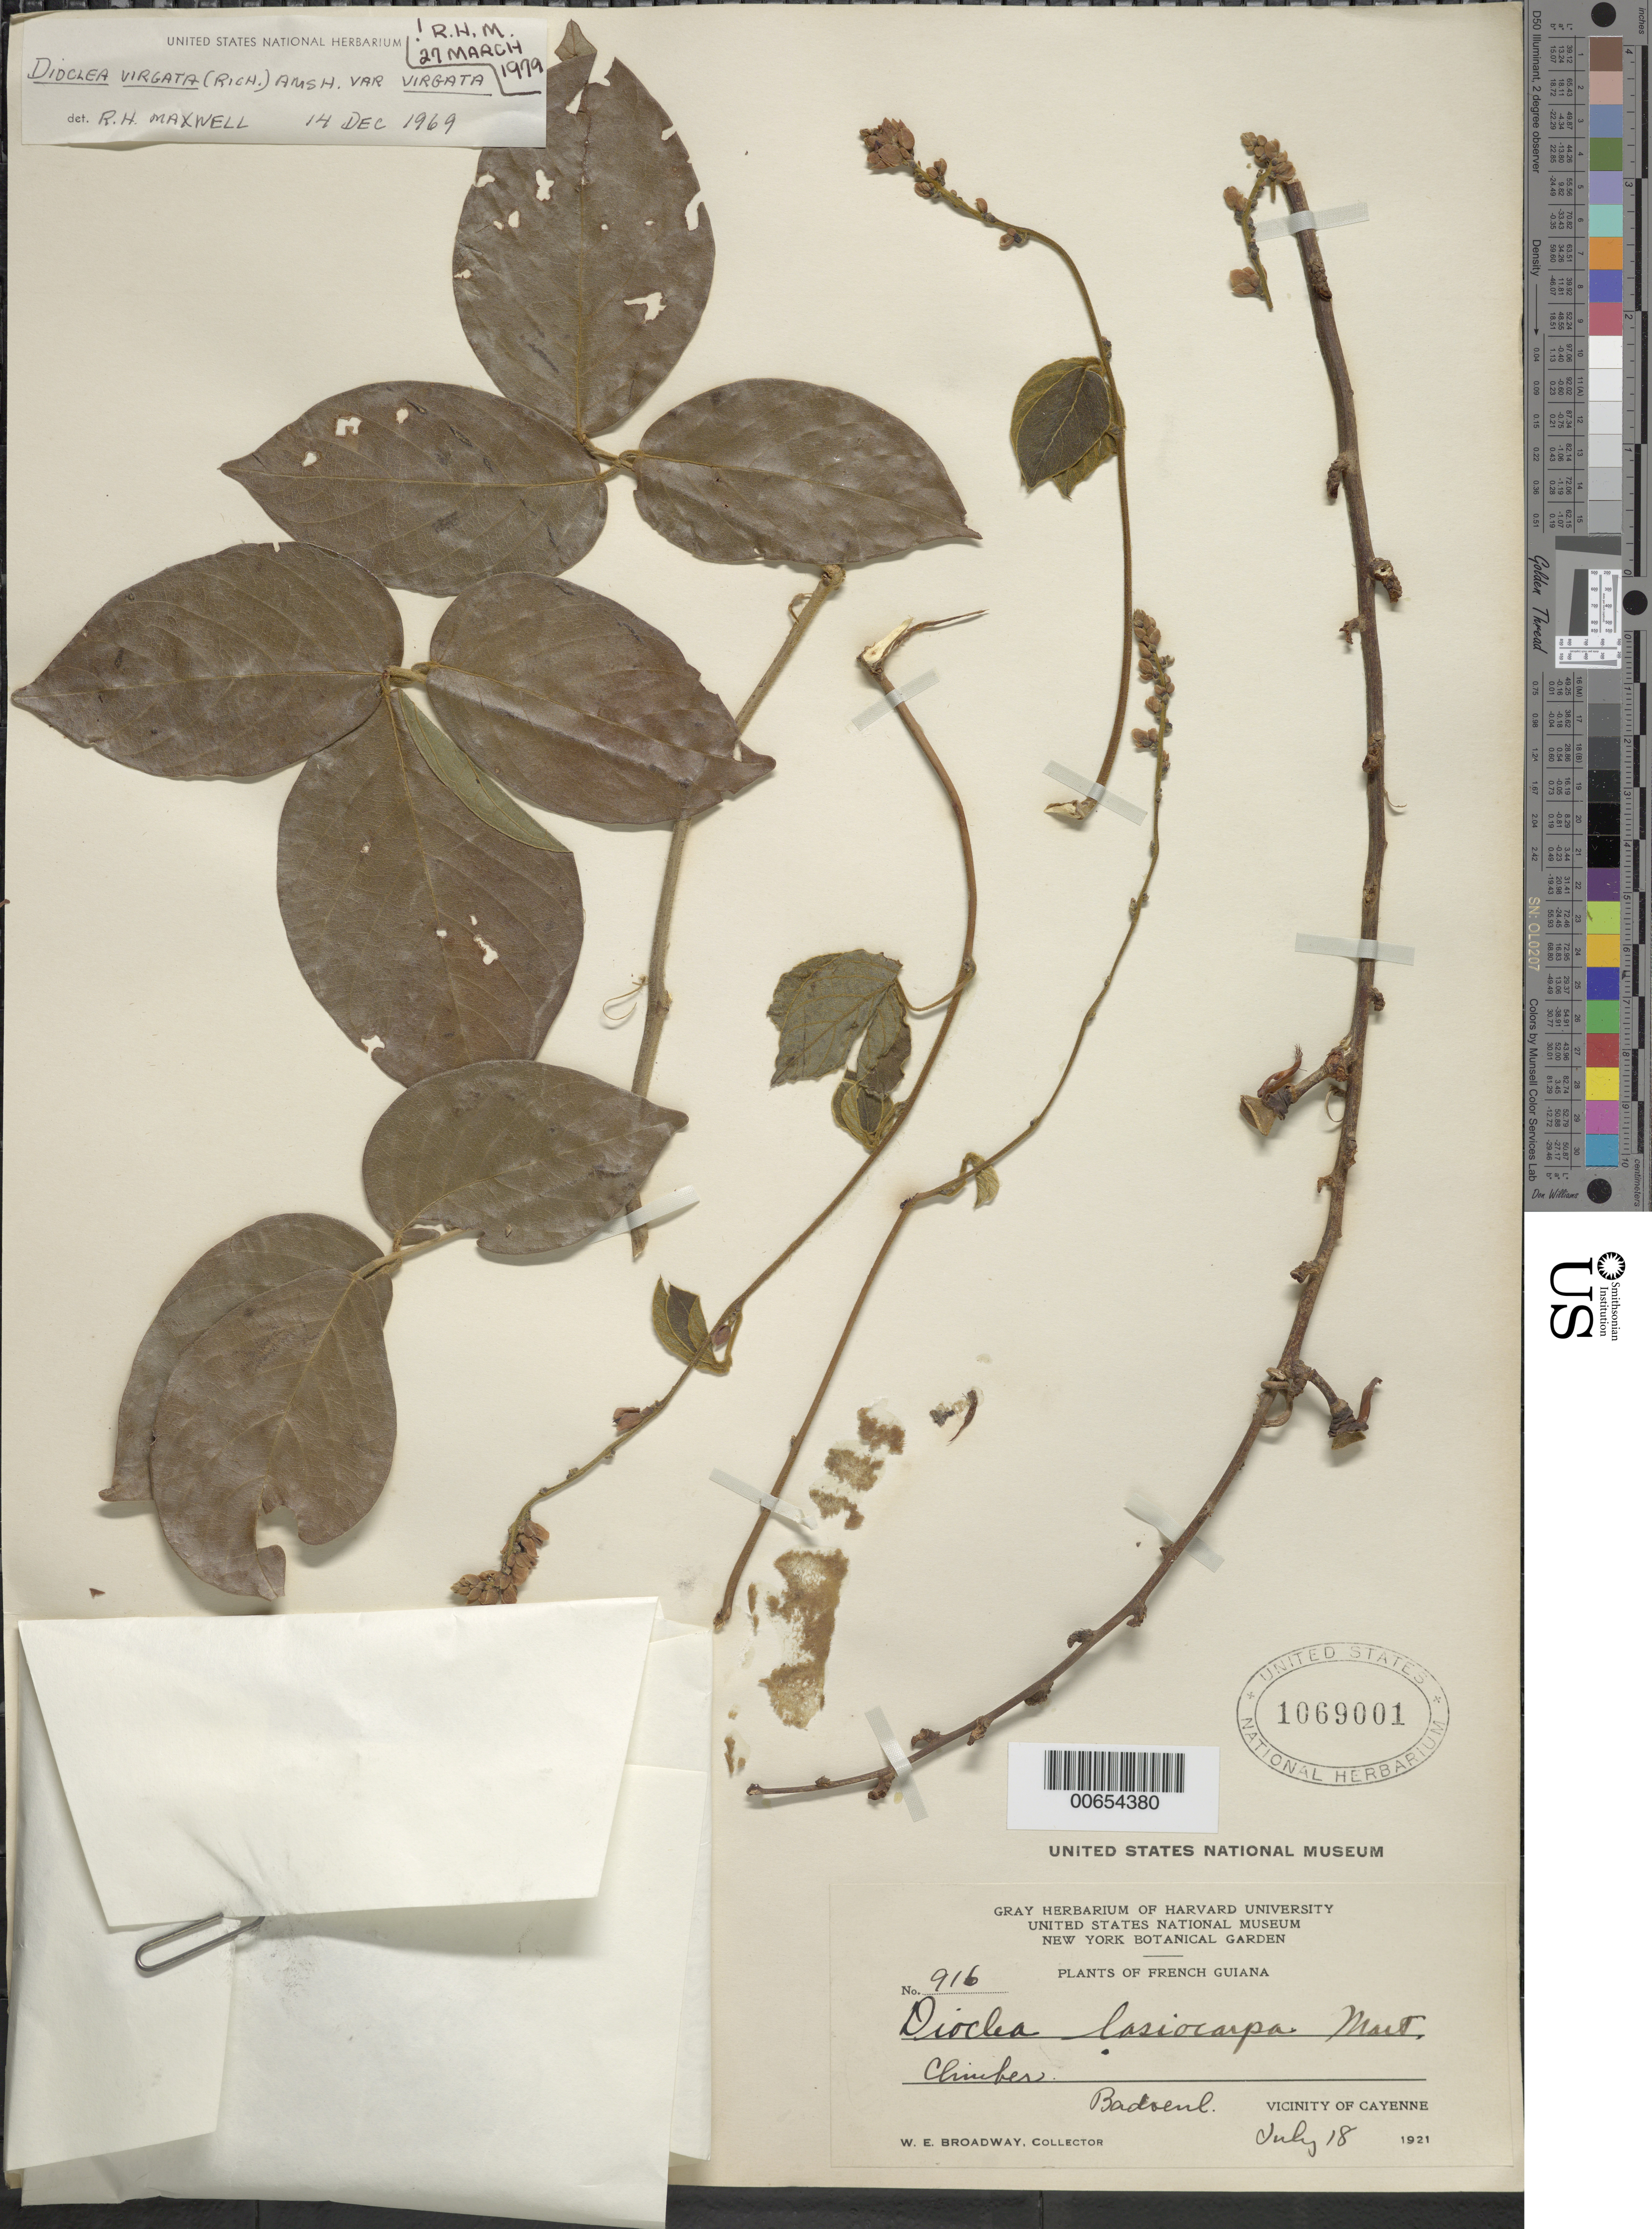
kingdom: Plantae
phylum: Tracheophyta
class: Magnoliopsida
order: Fabales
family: Fabaceae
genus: Dioclea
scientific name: Dioclea virgata var. virgata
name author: (Rich.) Amshoff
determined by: Maxwell, R. H., (JEF), Indiana University Southeast (UNITED STATES)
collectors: W. E. Broadway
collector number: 916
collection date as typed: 18-Jul-21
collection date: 1921-07-18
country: French Guiana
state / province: Cayenne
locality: Cayenne, vic., Badoeul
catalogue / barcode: US 1069001